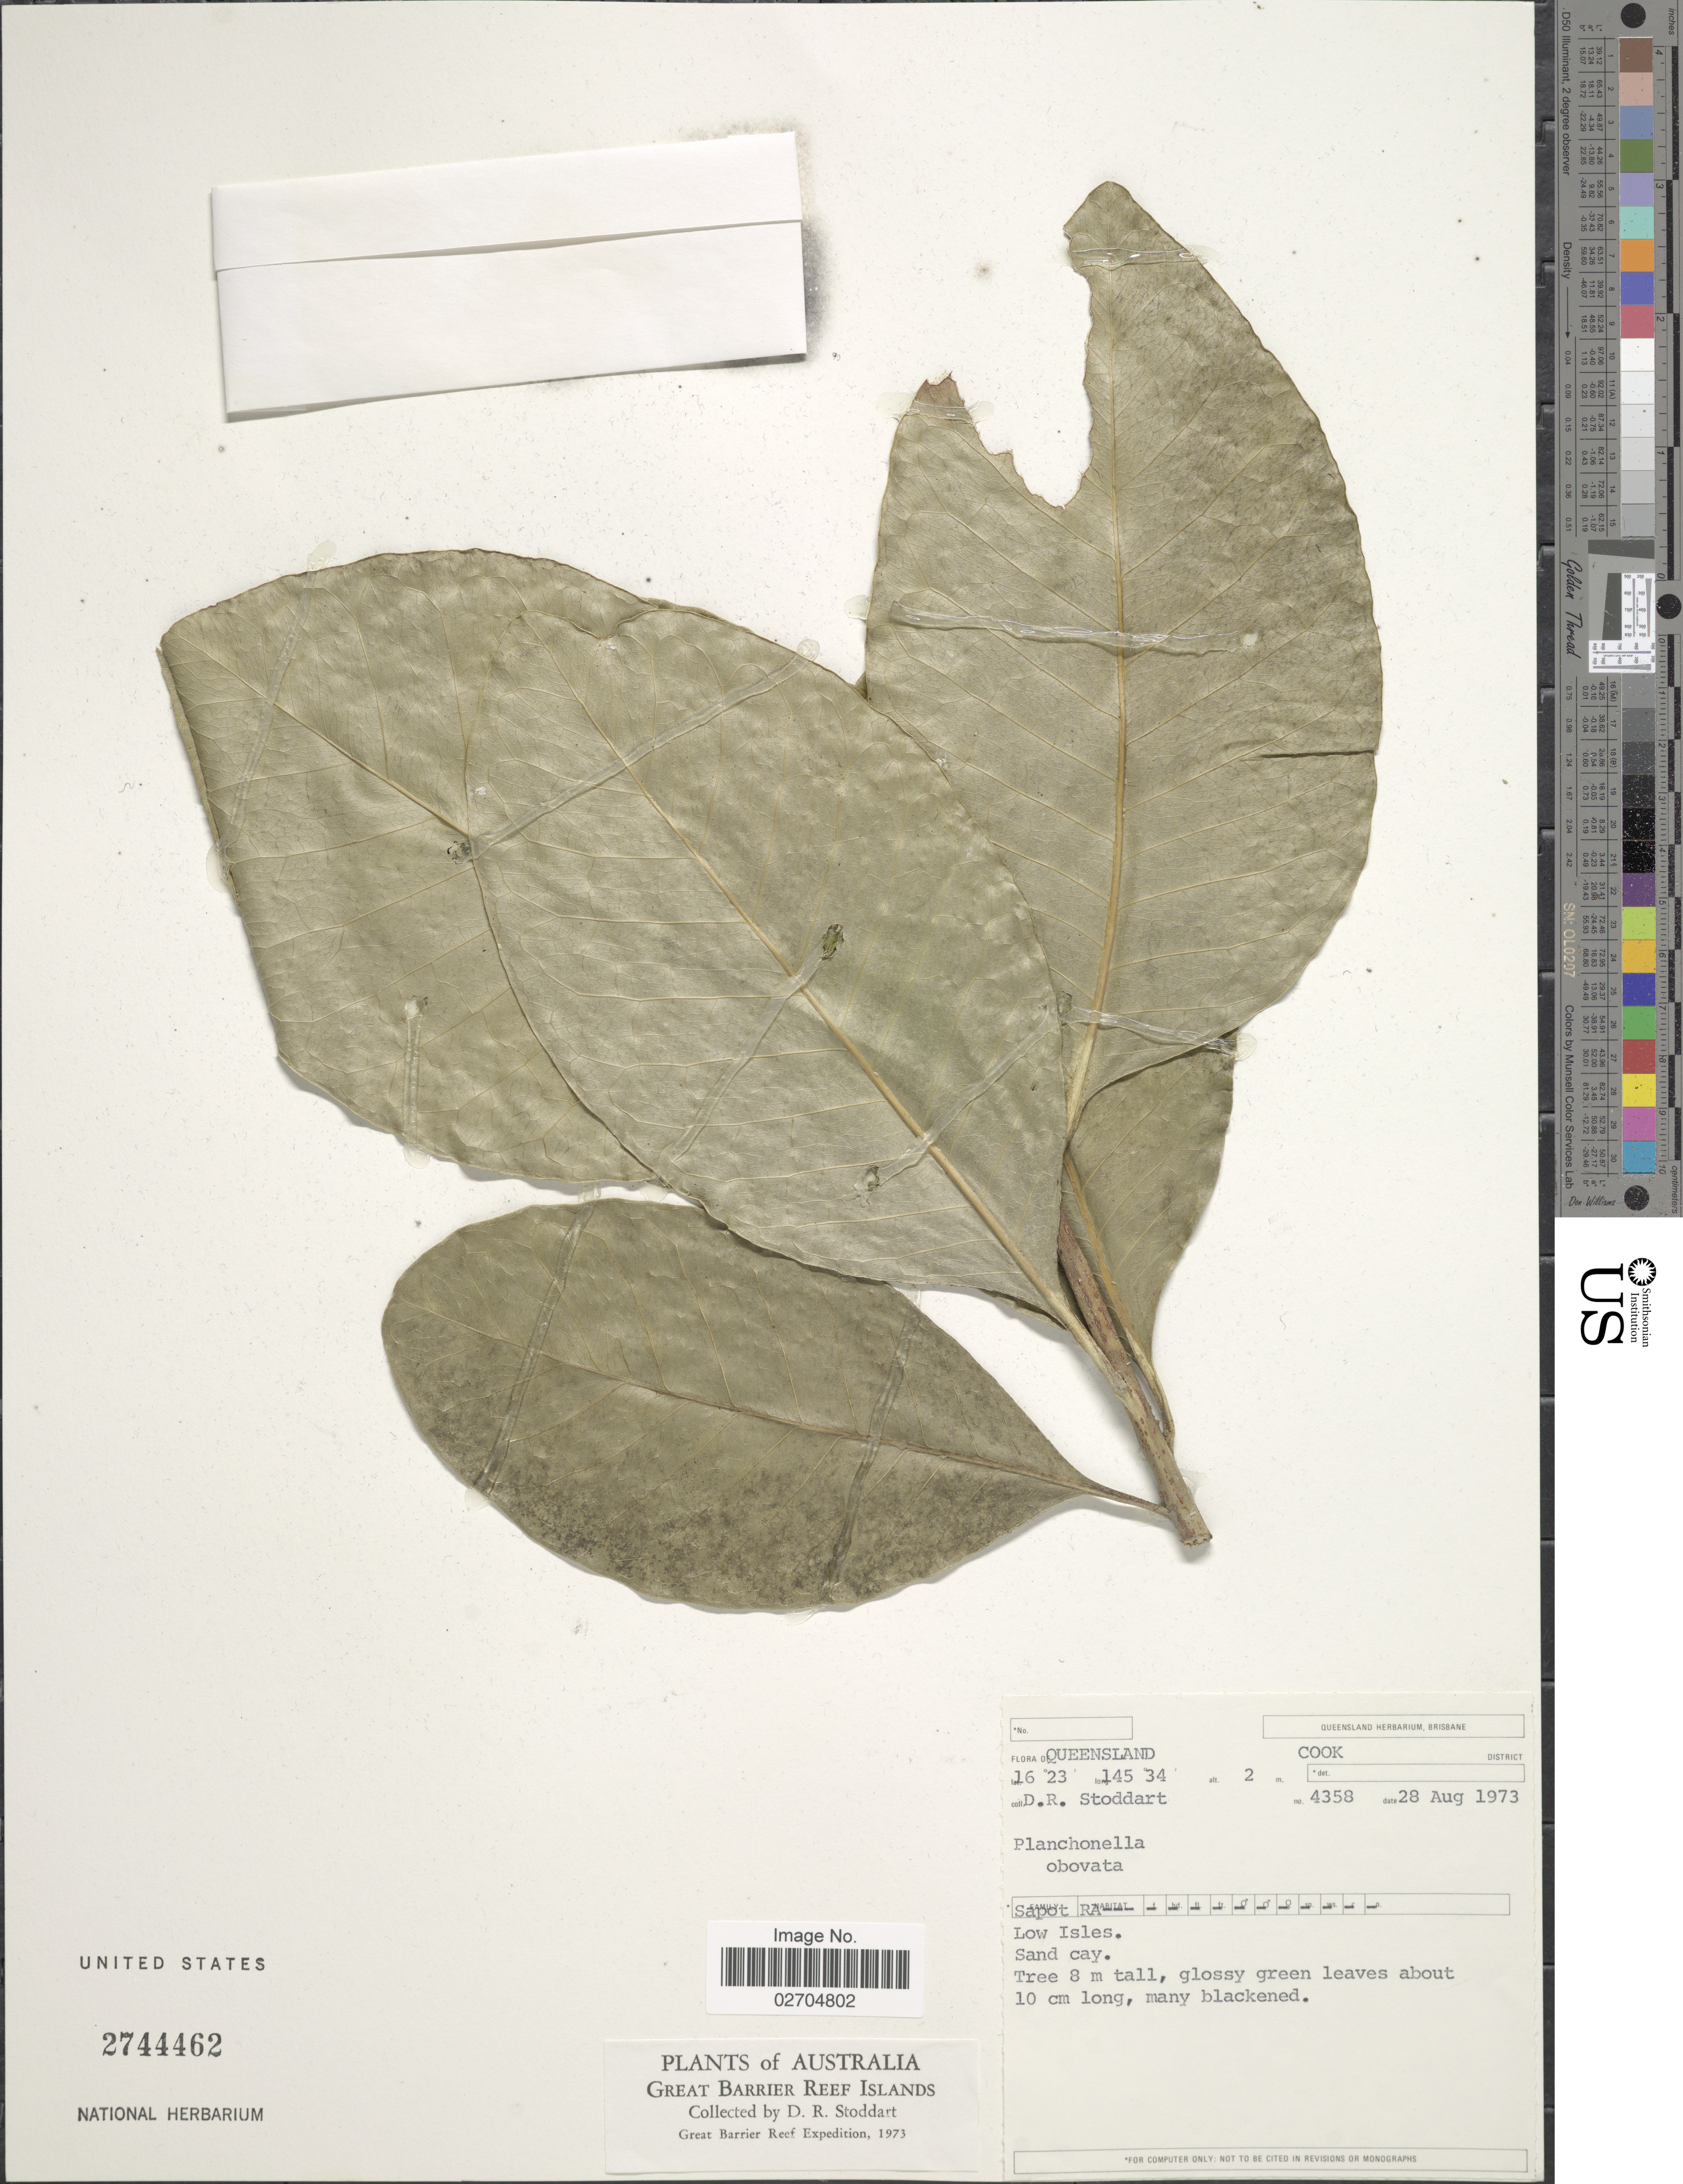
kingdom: Plantae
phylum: Tracheophyta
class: Magnoliopsida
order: Ericales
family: Sapotaceae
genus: Planchonella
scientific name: Planchonella obovata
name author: (R. Br.) Pierre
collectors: D. R. Stoddart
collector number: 4358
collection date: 1973-08-28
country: Australia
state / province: Queensland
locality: Cook District. Great Barrier Reef Islands. Low Isles.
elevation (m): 2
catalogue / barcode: US 2744462